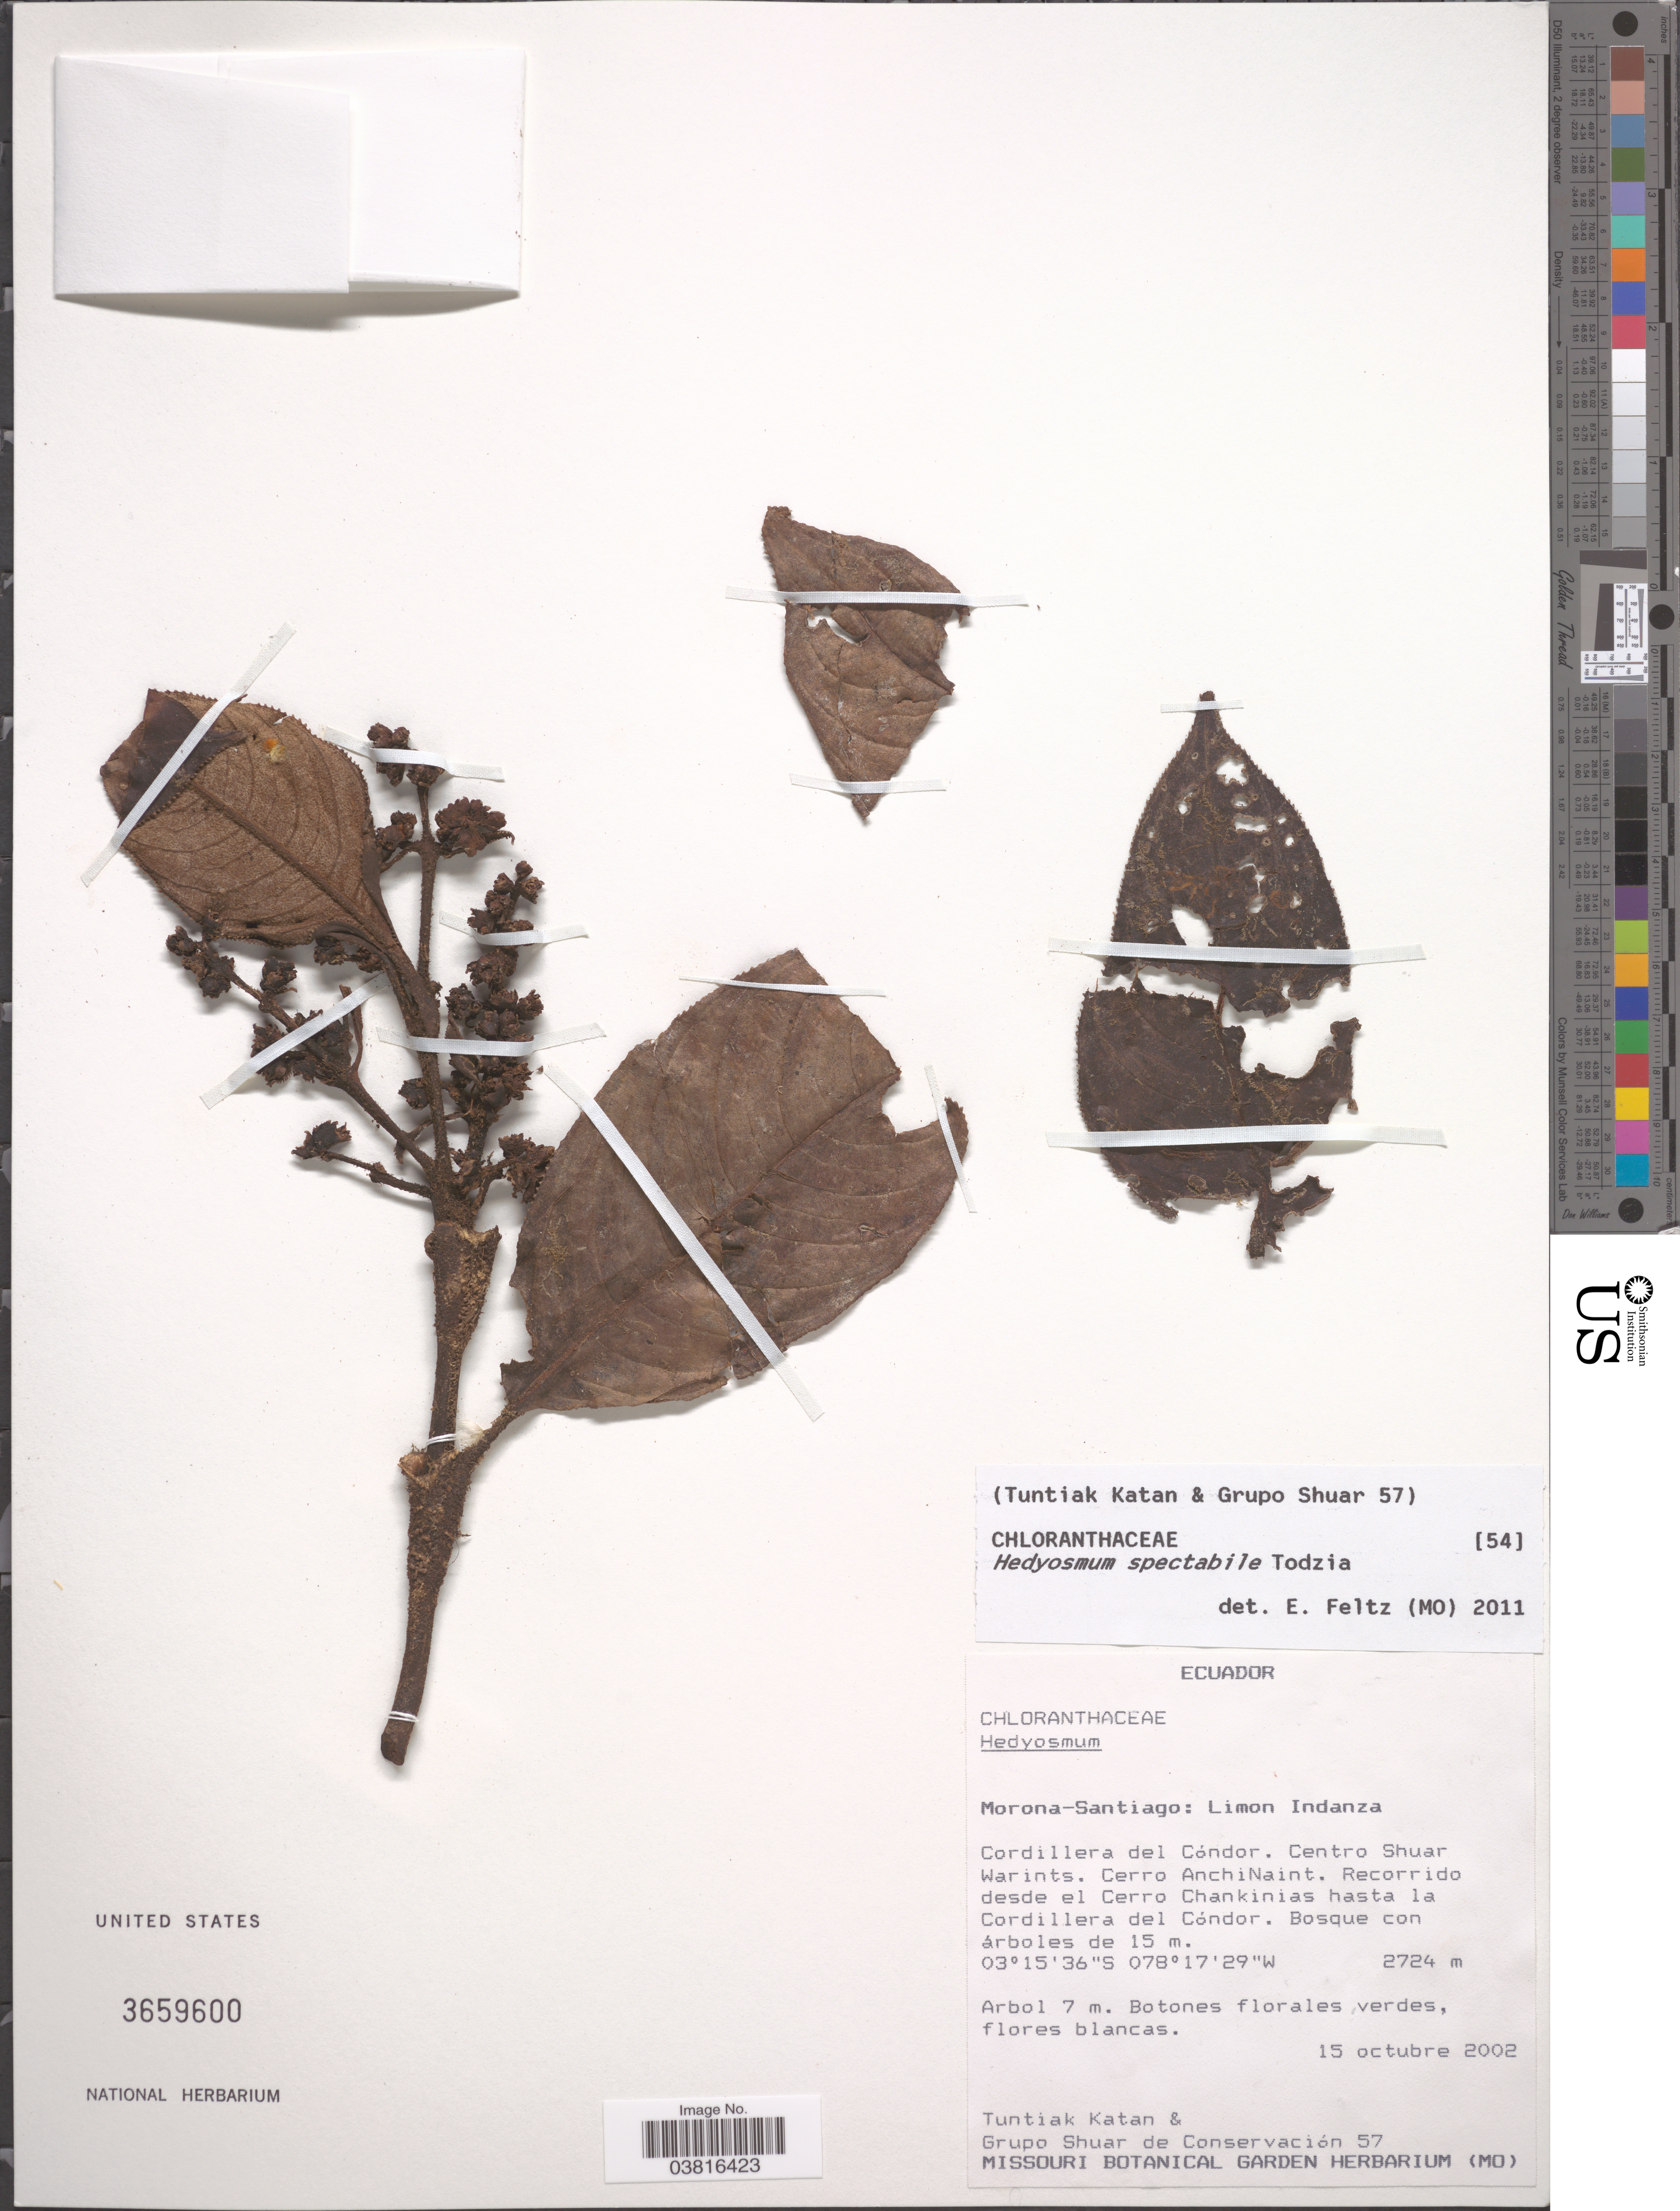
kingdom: Plantae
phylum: Tracheophyta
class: Magnoliopsida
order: Chloranthales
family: Chloranthaceae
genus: Hedyosmum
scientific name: Hedyosmum spectabile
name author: Todzia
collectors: T. Katan & Grupo Shuar de conservación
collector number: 57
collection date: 2002-10-15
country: Ecuador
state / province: Morona-Santiago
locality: Limon Indanza. Cordillera del Cóndor. Centro Shuar Warints. Cerro AnchiNaint. Recorrido desde el Cerro Chankinias hasta la Cordillera del Cóndor.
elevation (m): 2724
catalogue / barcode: US 3659600